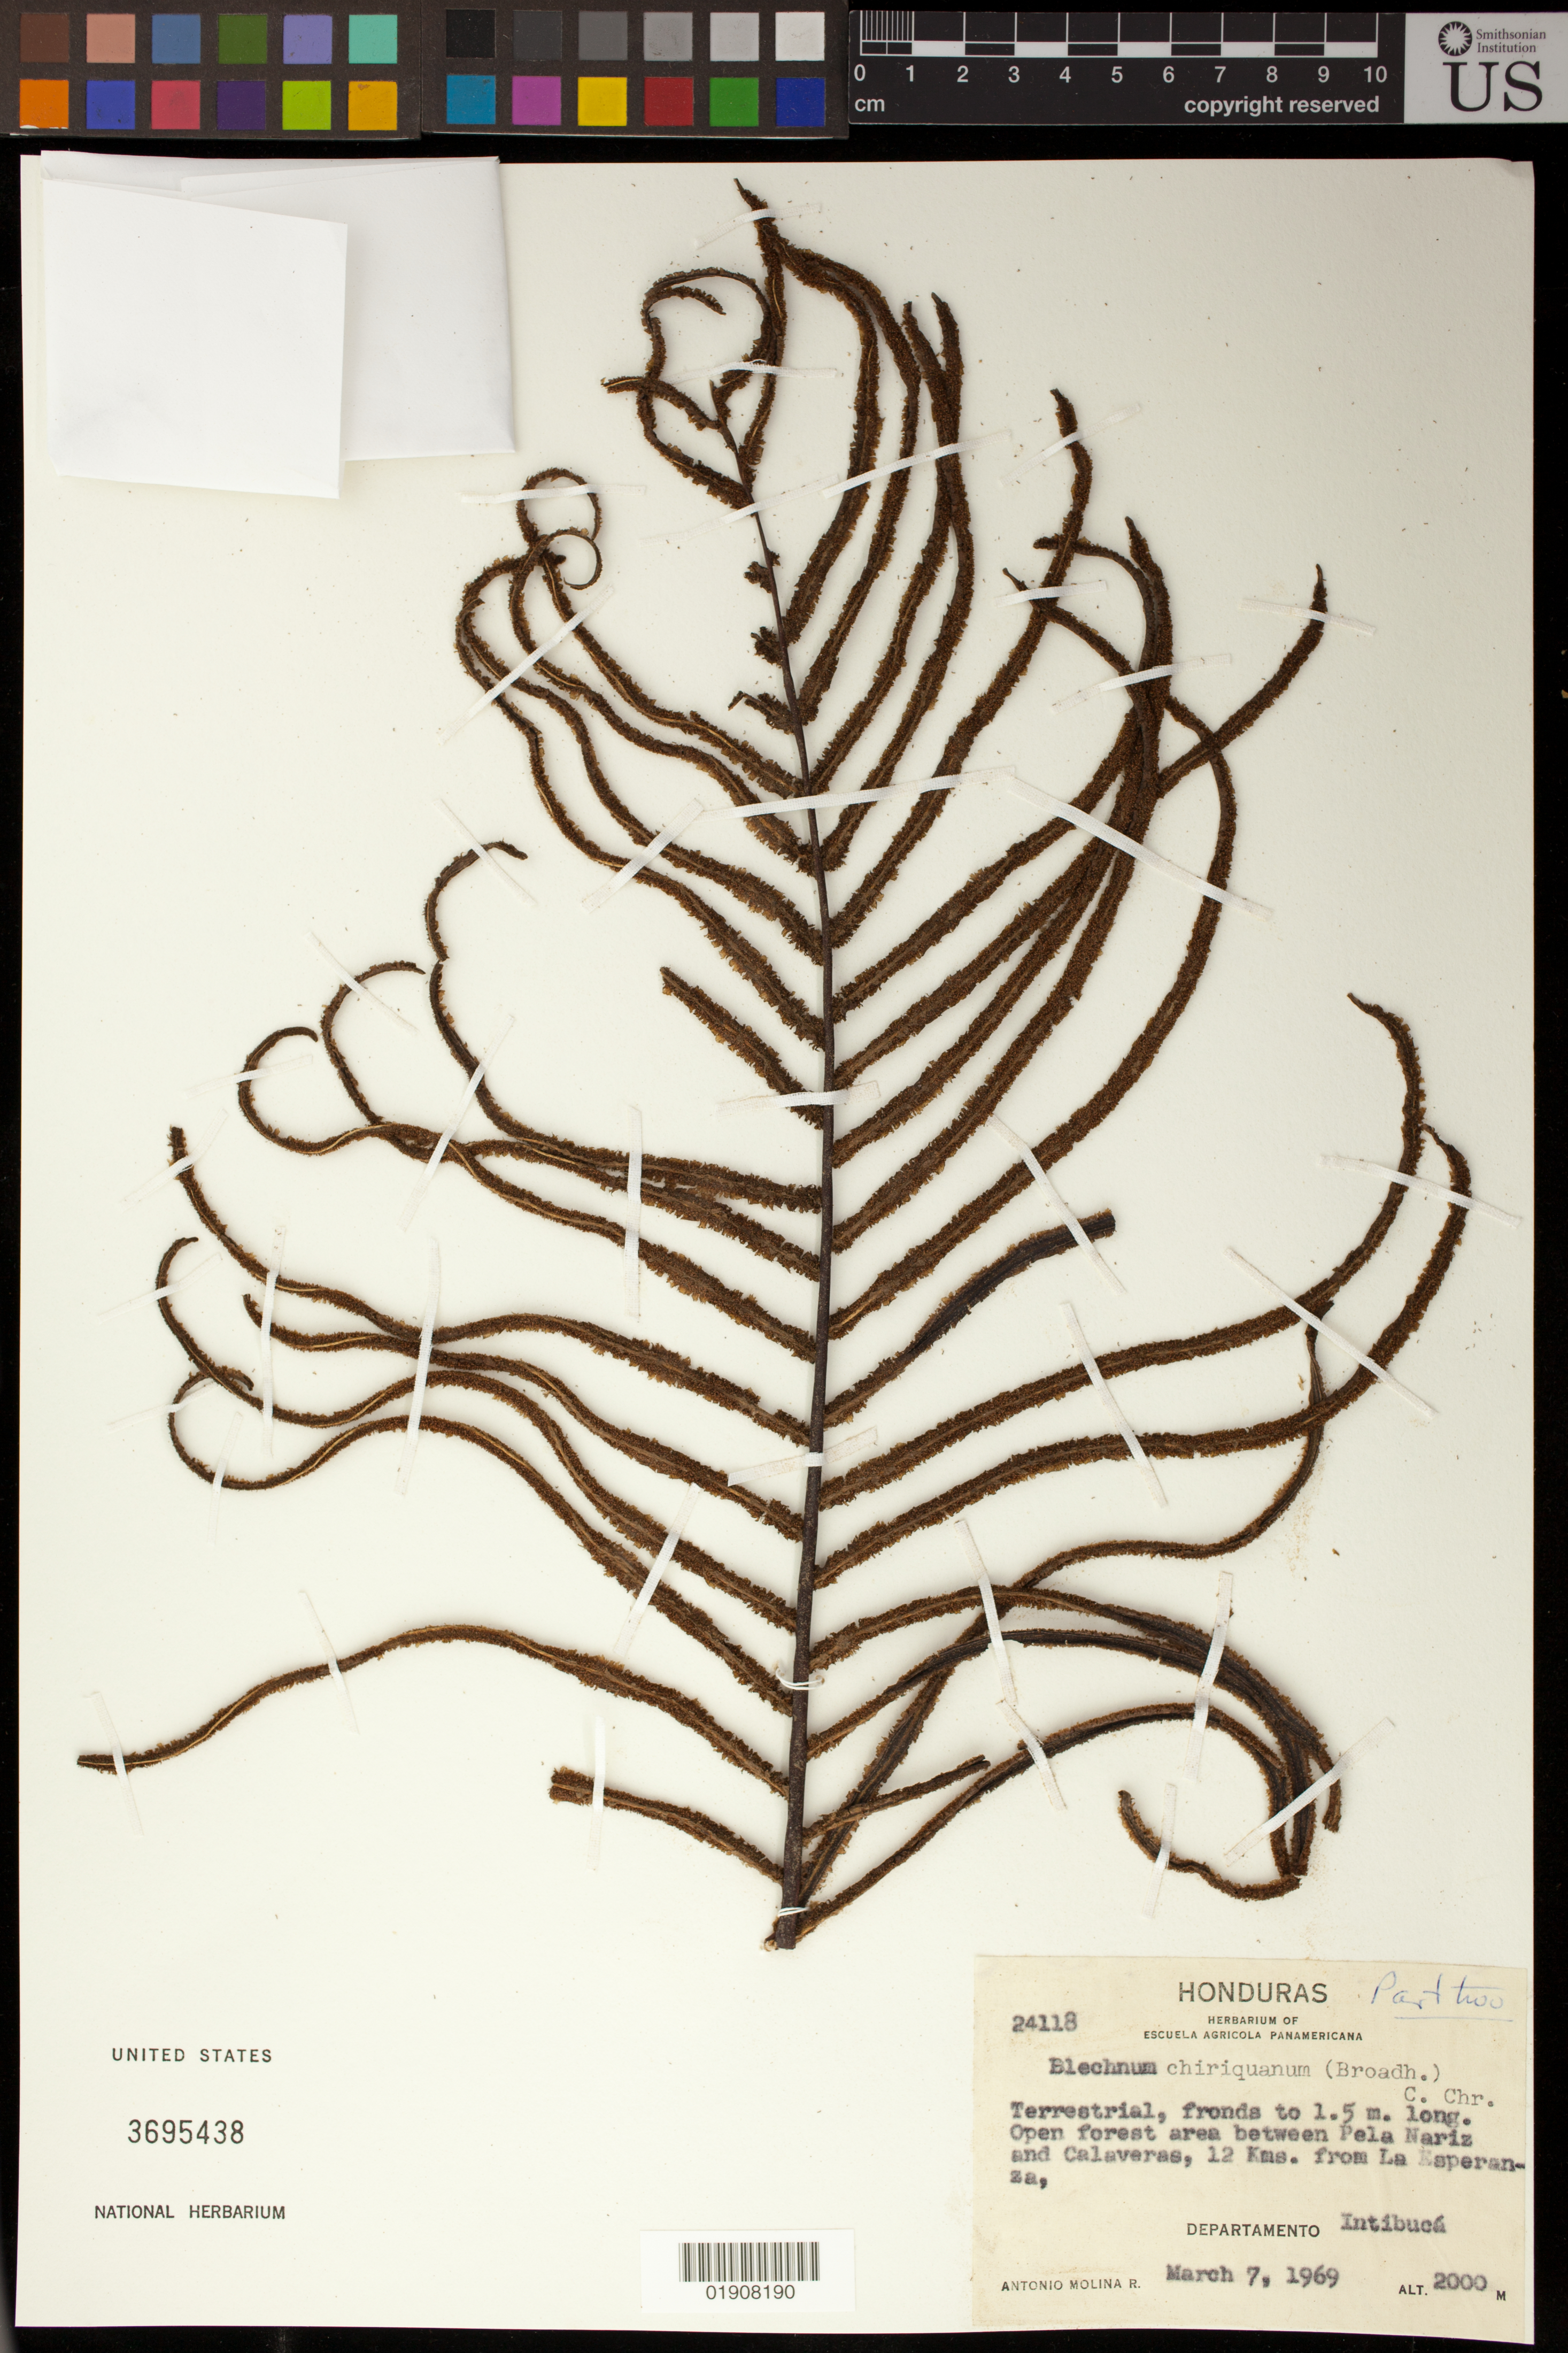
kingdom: Plantae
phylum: Tracheophyta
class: Polypodiopsida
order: Polypodiales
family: Blechnaceae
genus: Blechnum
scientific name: Blechnum chiriquanum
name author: (Broadh.) C. Chr.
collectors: A. Molina R.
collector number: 24118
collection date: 1969-03-07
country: Honduras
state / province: Intibuca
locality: Open forest area between Pela Nariz and Calaveras, 12 Kms. from La Esperanza, Departamento Intibucá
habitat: Open forest.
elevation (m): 2000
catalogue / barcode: US 3695438